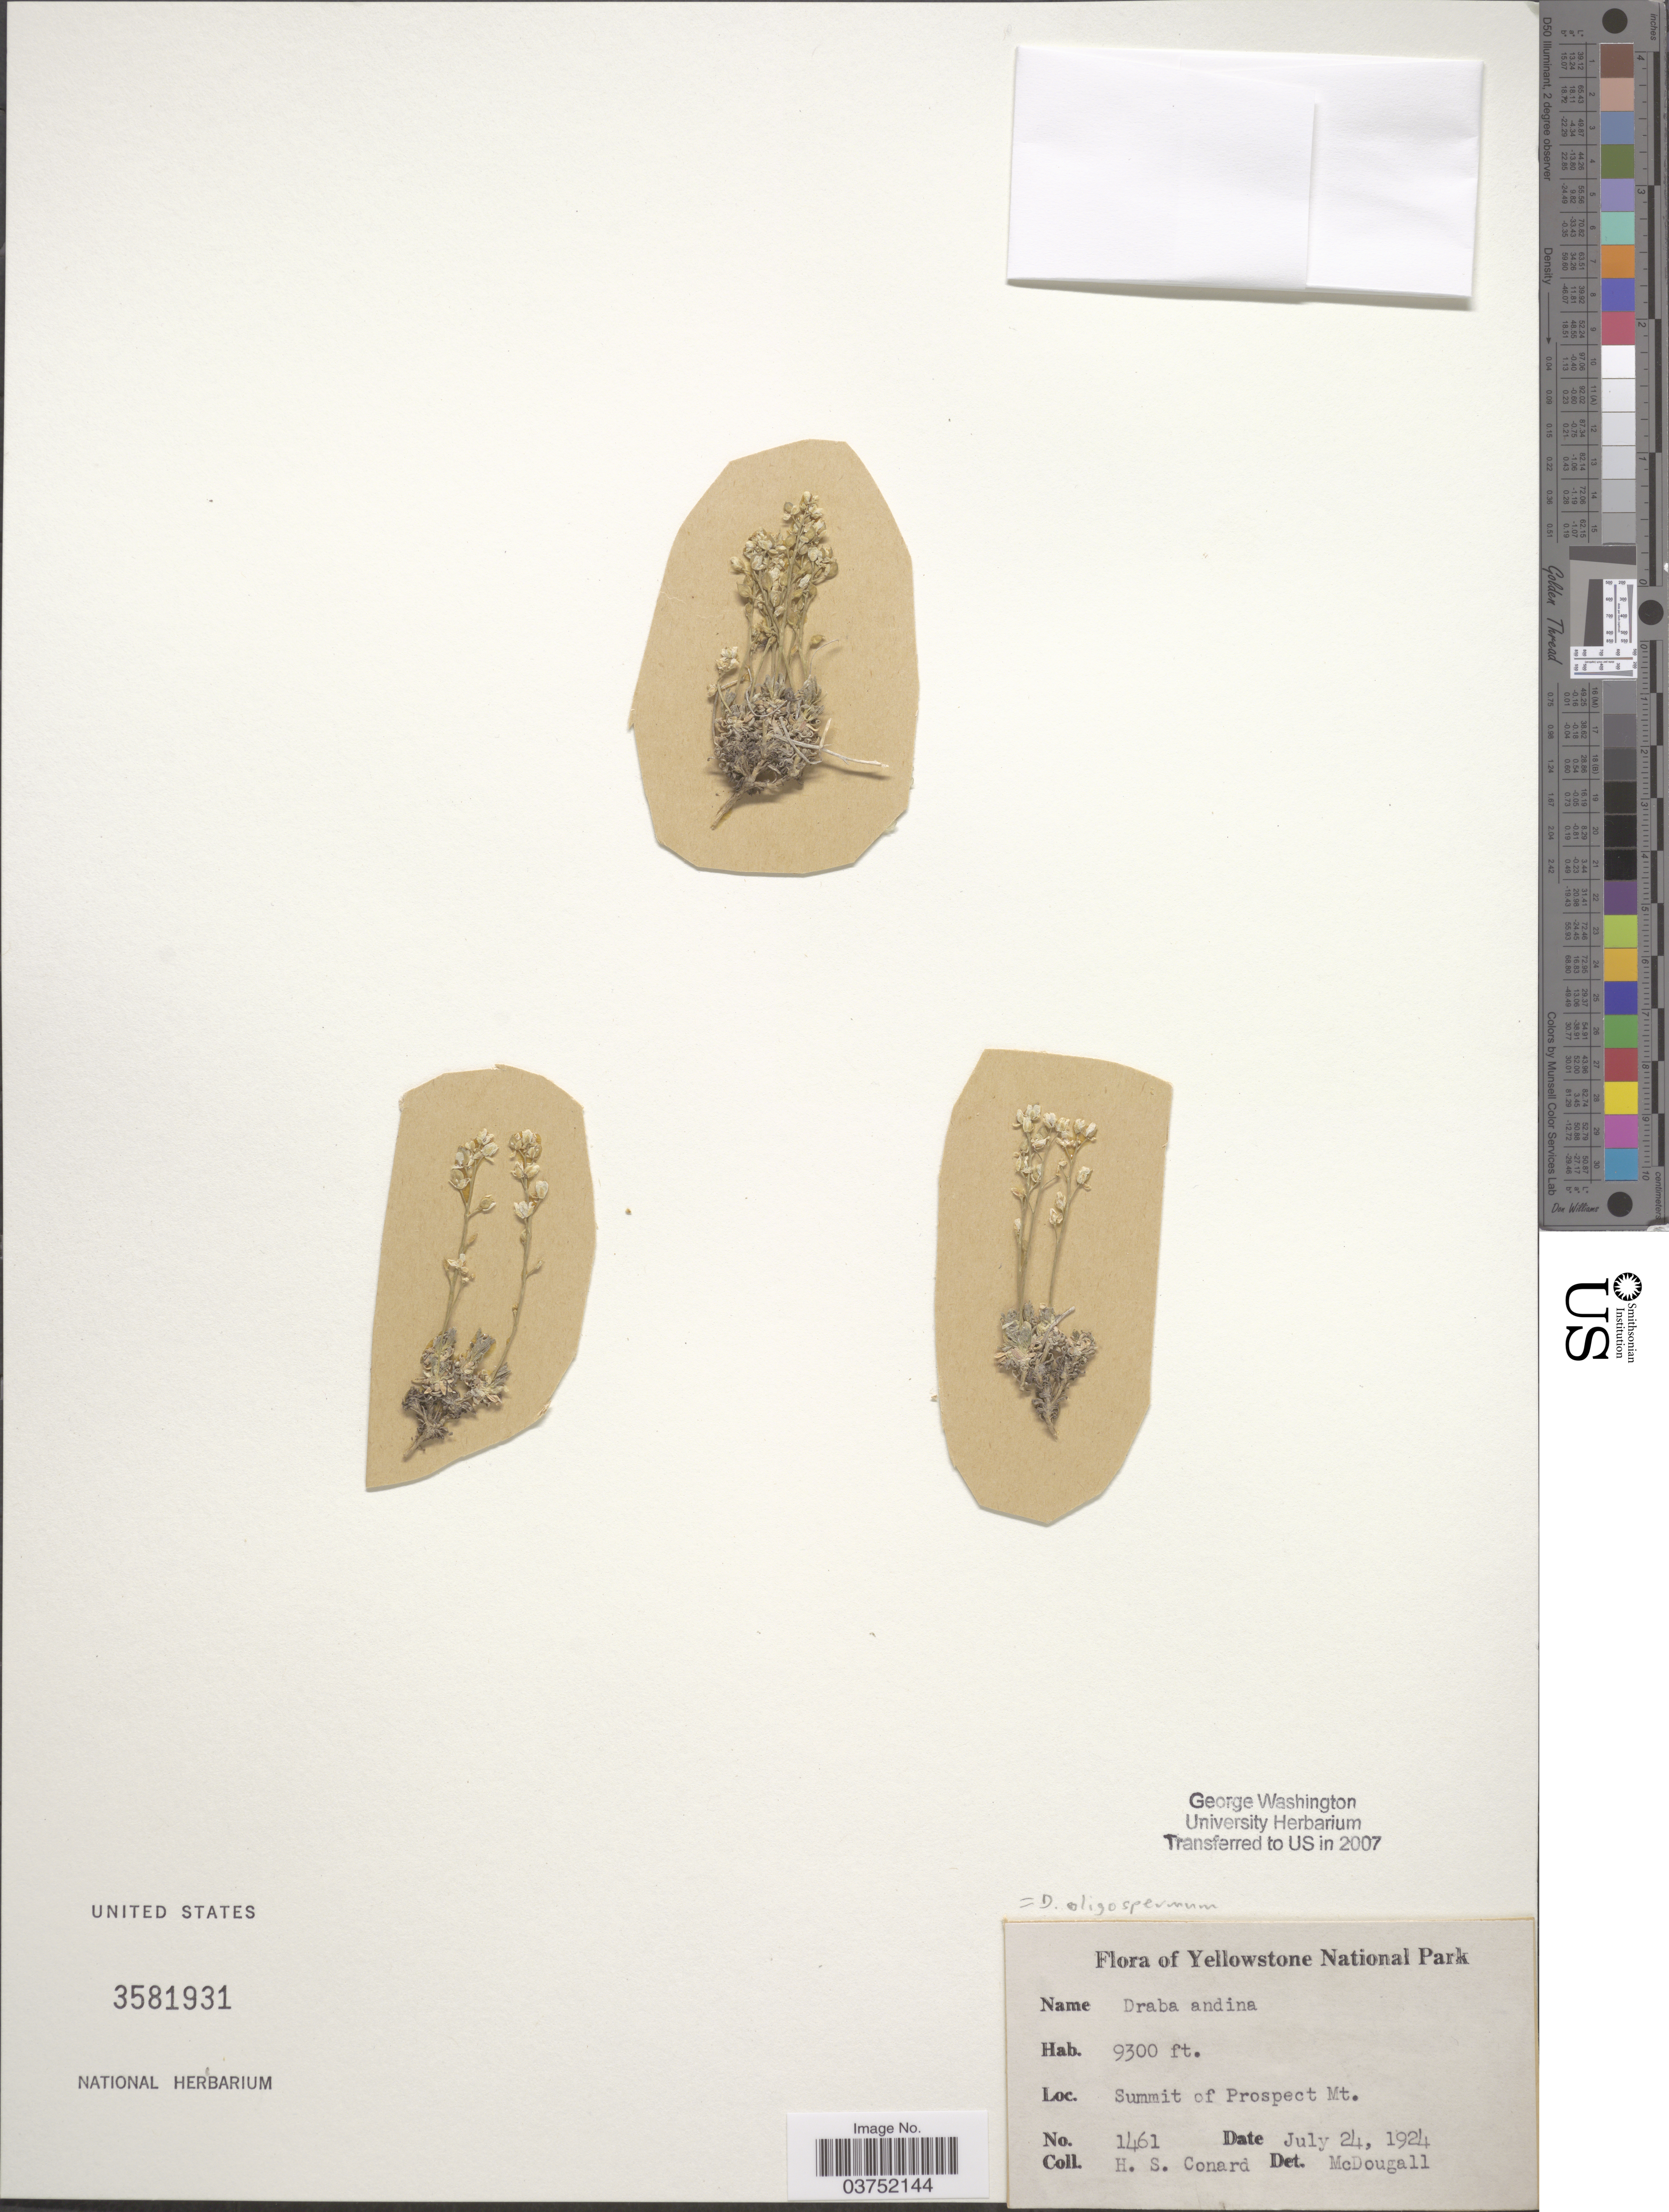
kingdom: Plantae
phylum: Tracheophyta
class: Magnoliopsida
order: Brassicales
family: Brassicaceae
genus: Draba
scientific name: Draba oligosperma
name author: Hook.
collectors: H. S. Conard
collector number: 1461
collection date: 1924-07-24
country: United States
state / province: Wyoming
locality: Yellowstone National Park. Summit of Prospect Mt.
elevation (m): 2835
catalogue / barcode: US 3581931